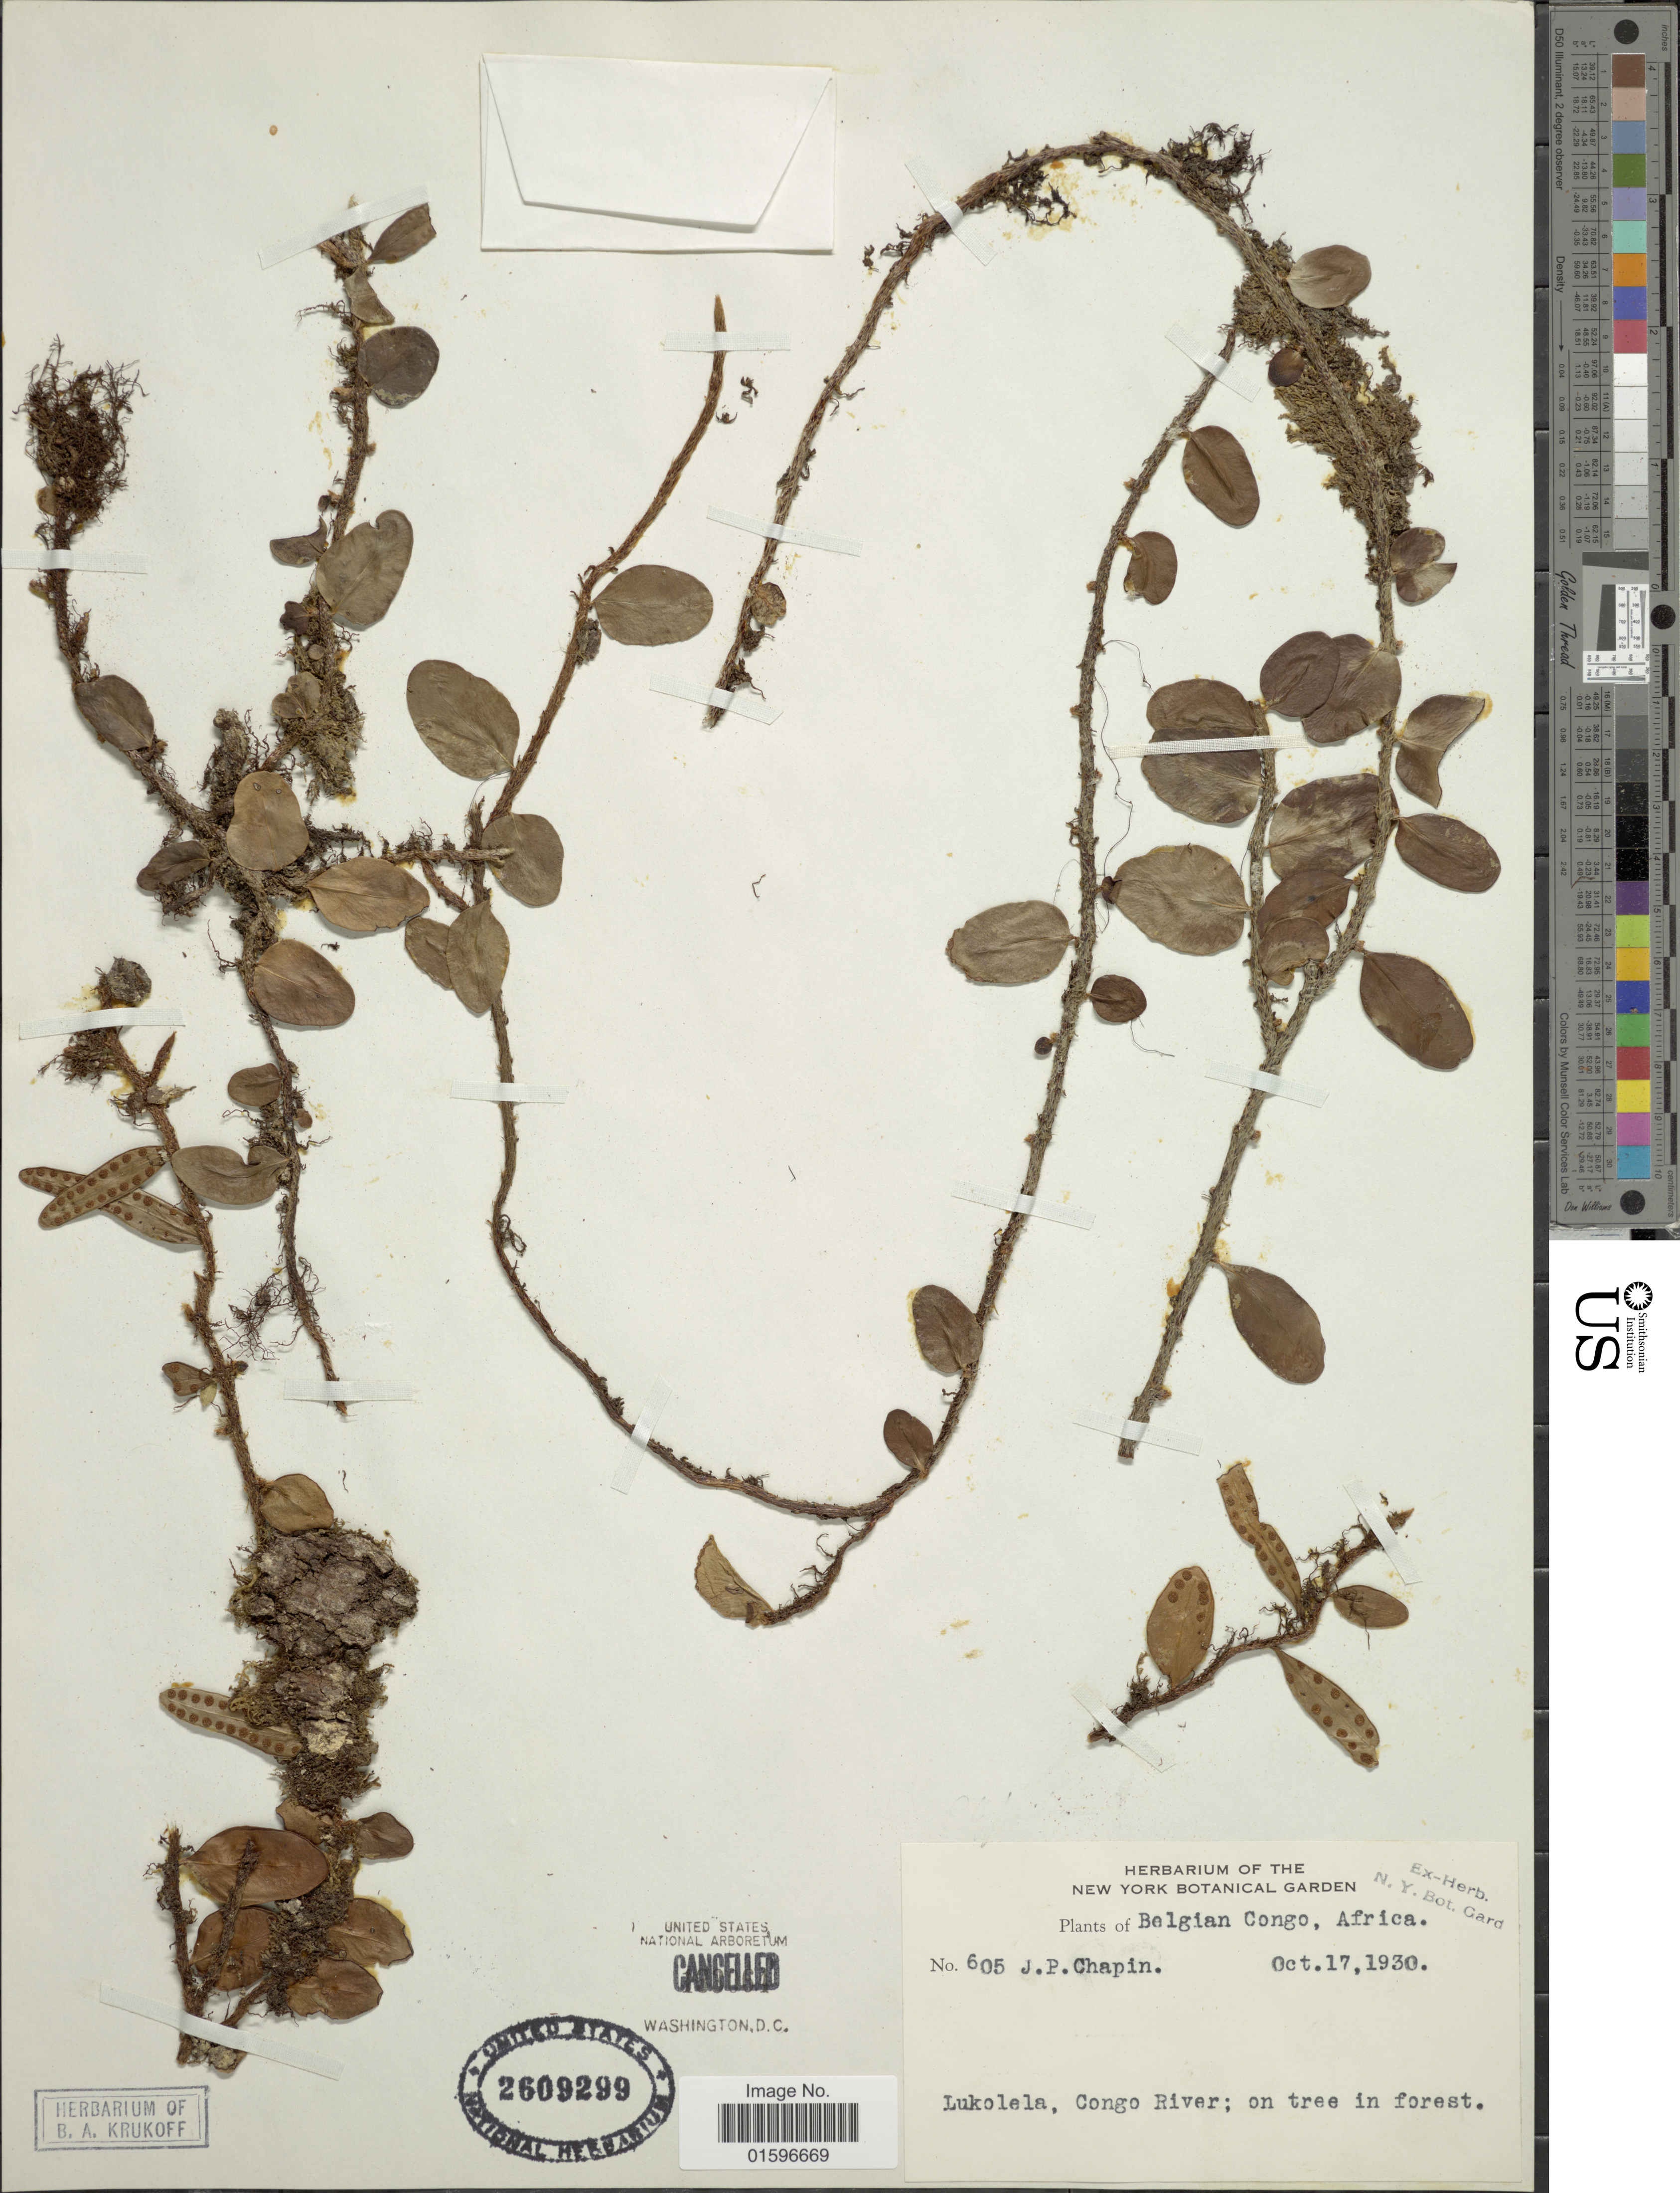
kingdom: Plantae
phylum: Tracheophyta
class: Polypodiopsida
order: Polypodiales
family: Polypodiaceae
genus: Polypodium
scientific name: Polypodium lycopodioides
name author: L.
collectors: J. Chapin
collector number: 605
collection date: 1930-10-17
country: Congo, Democratic Republic of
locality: Beglian Congo, Africa, Lukolela, Congo River; on tree in forest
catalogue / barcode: US 2609299